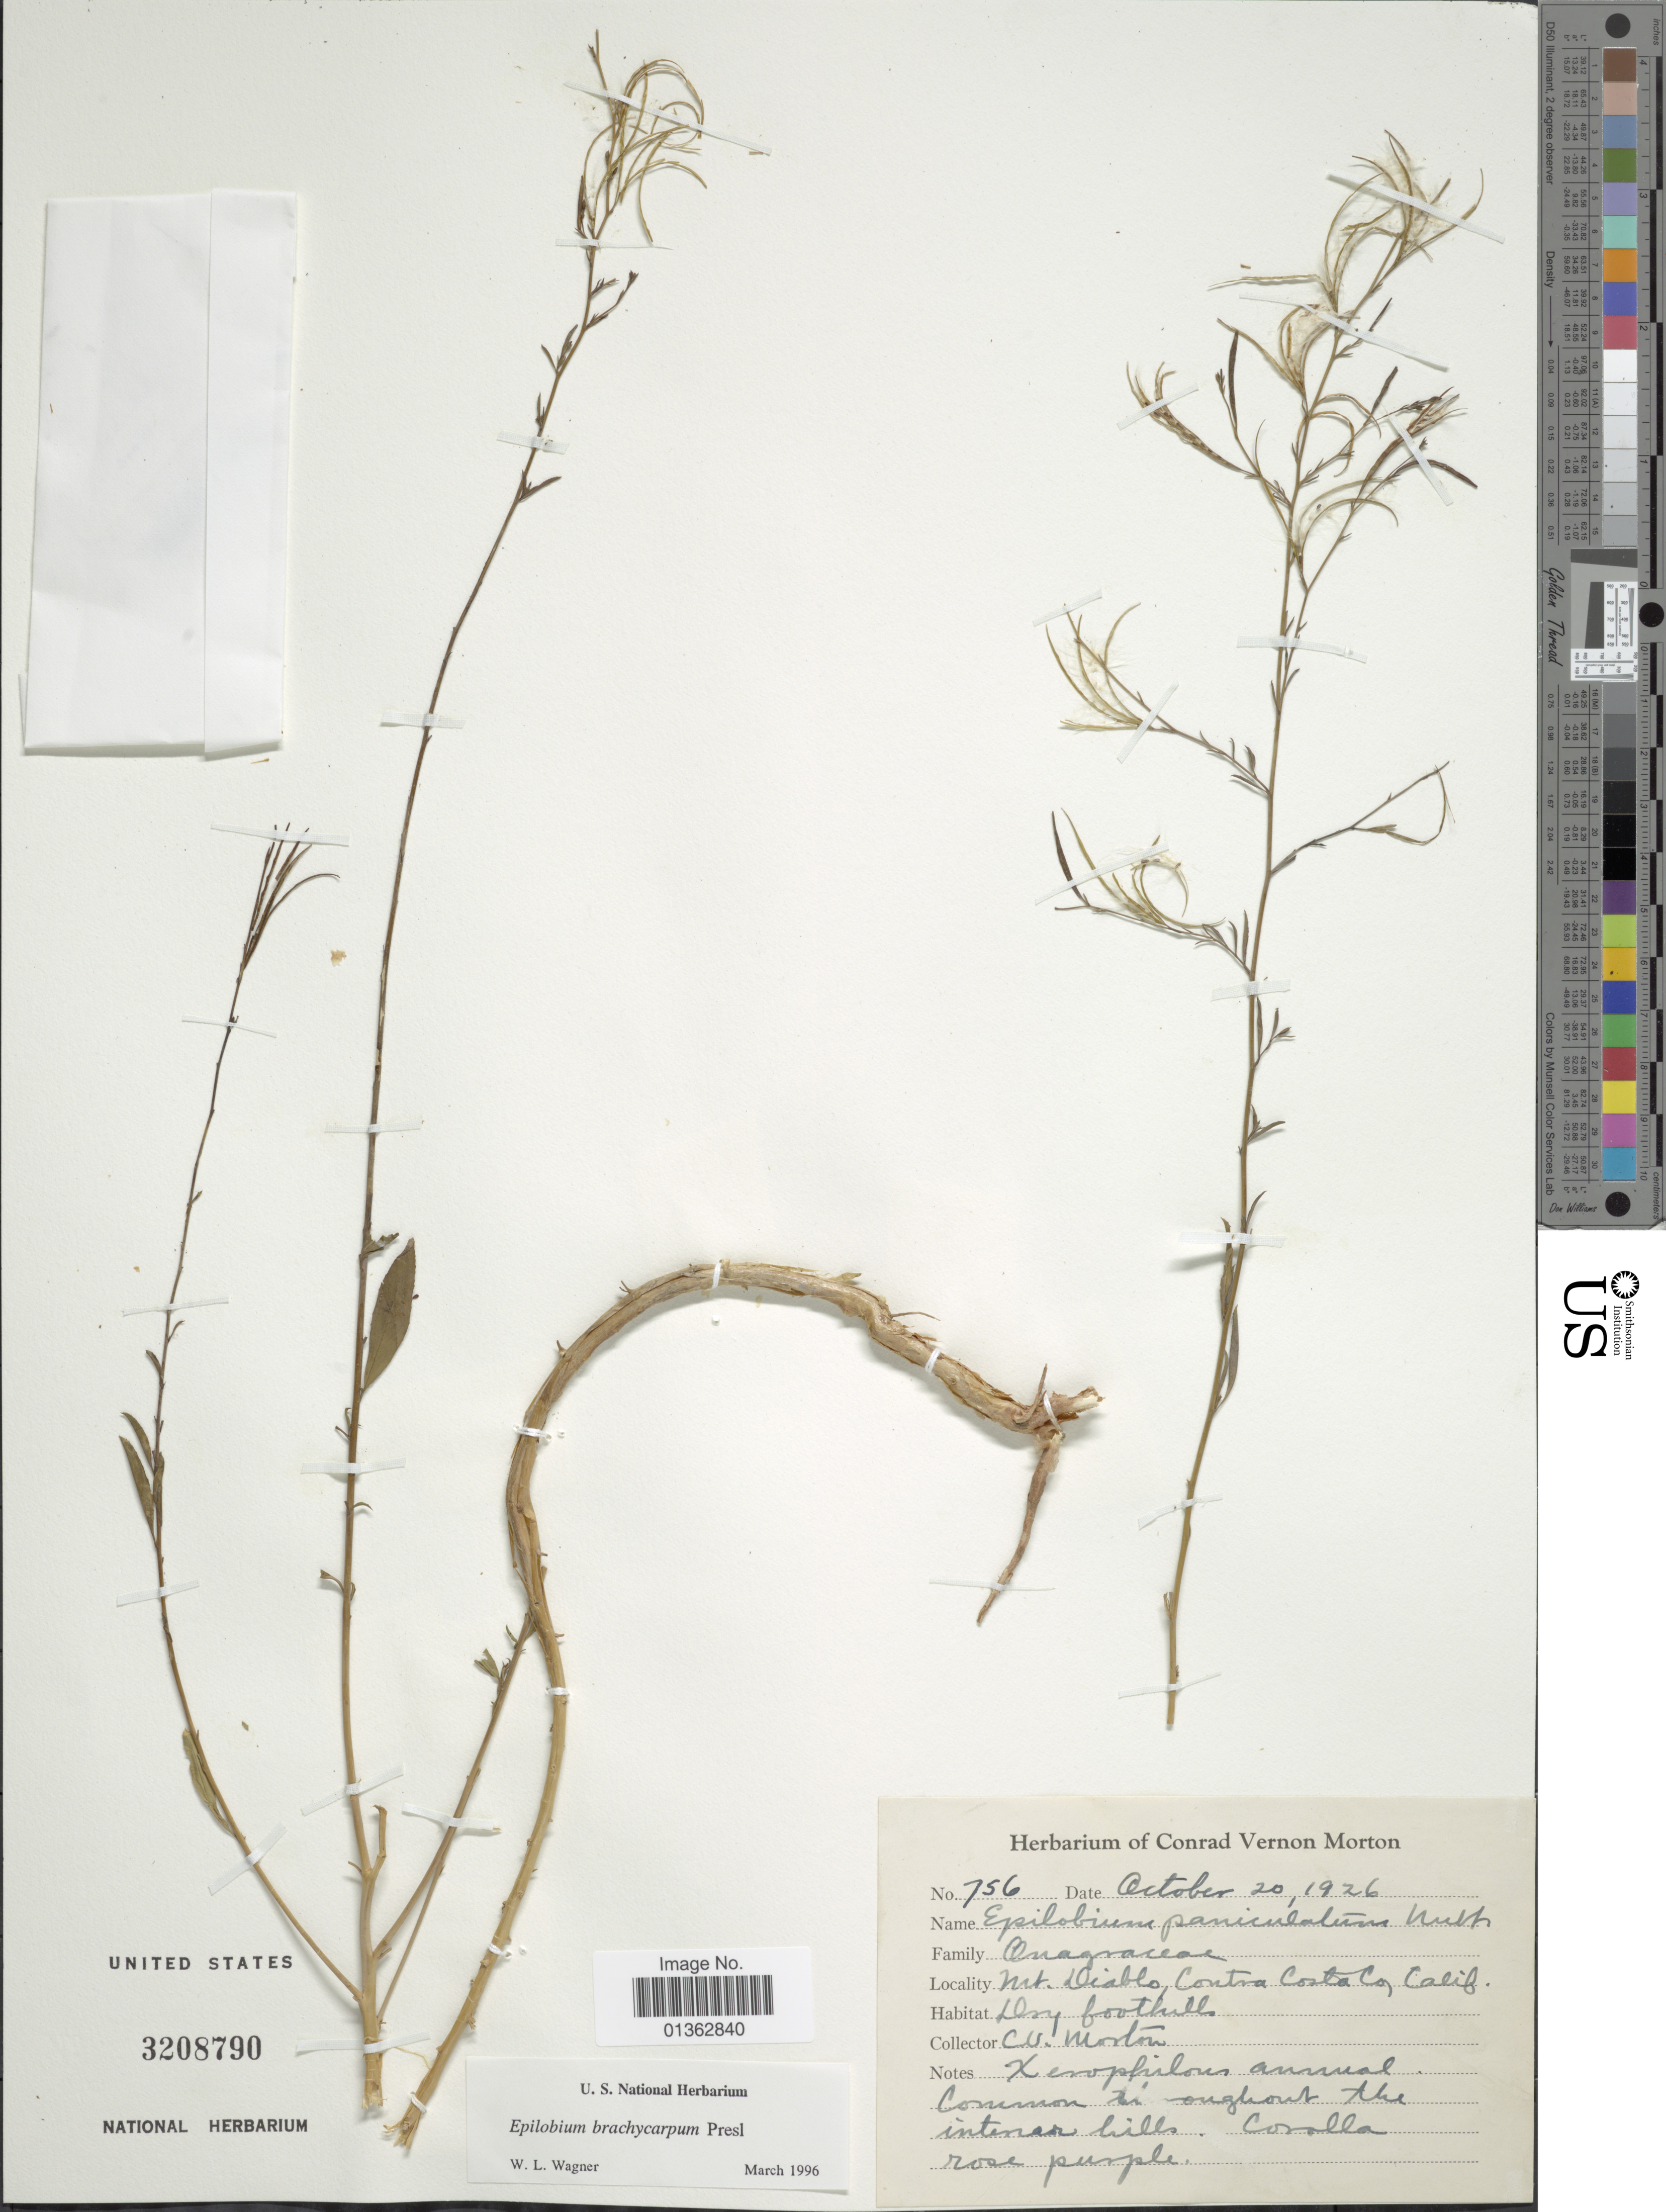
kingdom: Plantae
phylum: Tracheophyta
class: Magnoliopsida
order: Myrtales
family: Onagraceae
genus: Epilobium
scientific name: Epilobium brachycarpum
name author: C. Presl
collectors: C. V. Morton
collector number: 756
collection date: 1926-10-20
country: United States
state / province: California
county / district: Contra Costa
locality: Mt. Diablo Contra Costa Co.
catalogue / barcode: US 3208790